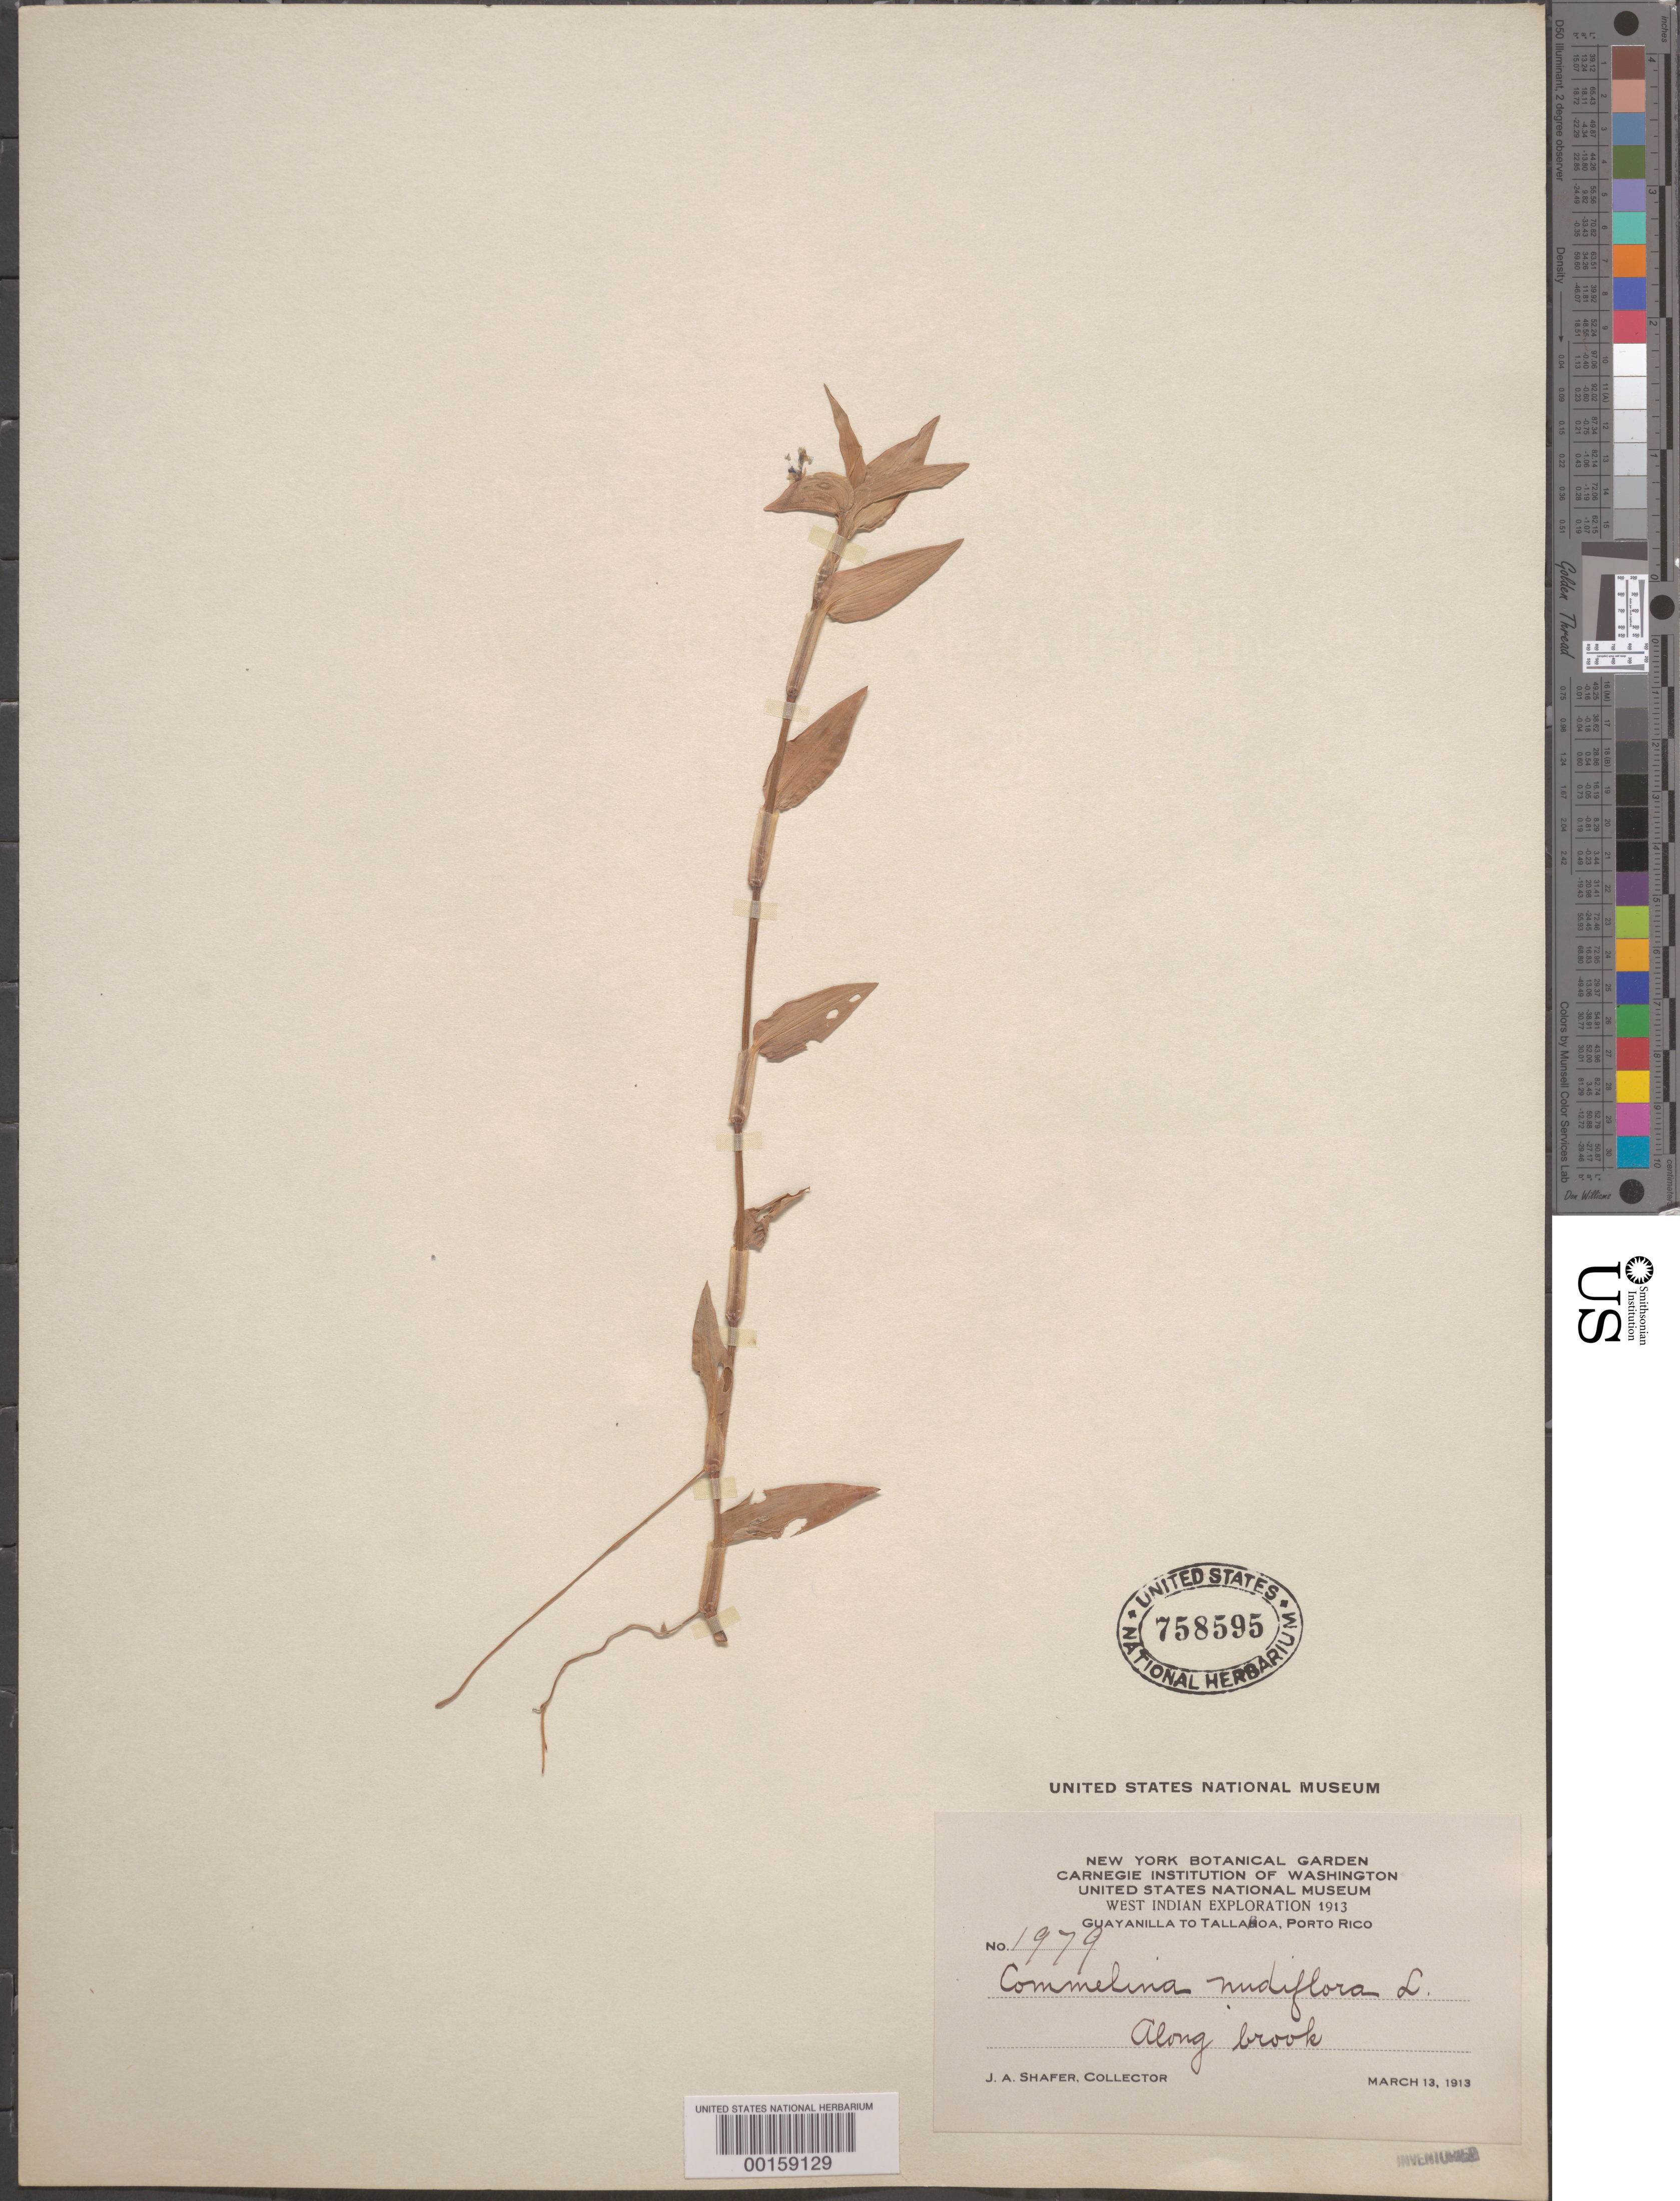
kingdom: Plantae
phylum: Tracheophyta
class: Liliopsida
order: Commelinales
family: Commelinaceae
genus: Commelina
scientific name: Commelina diffusa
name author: Burm. f.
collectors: J. A. Shafer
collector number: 1979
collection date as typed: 13 Mar 1913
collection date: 1913-03-13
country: Puerto Rico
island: Greater Antilles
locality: Between guayanilla and tallaboa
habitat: Along brook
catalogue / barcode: US 758595